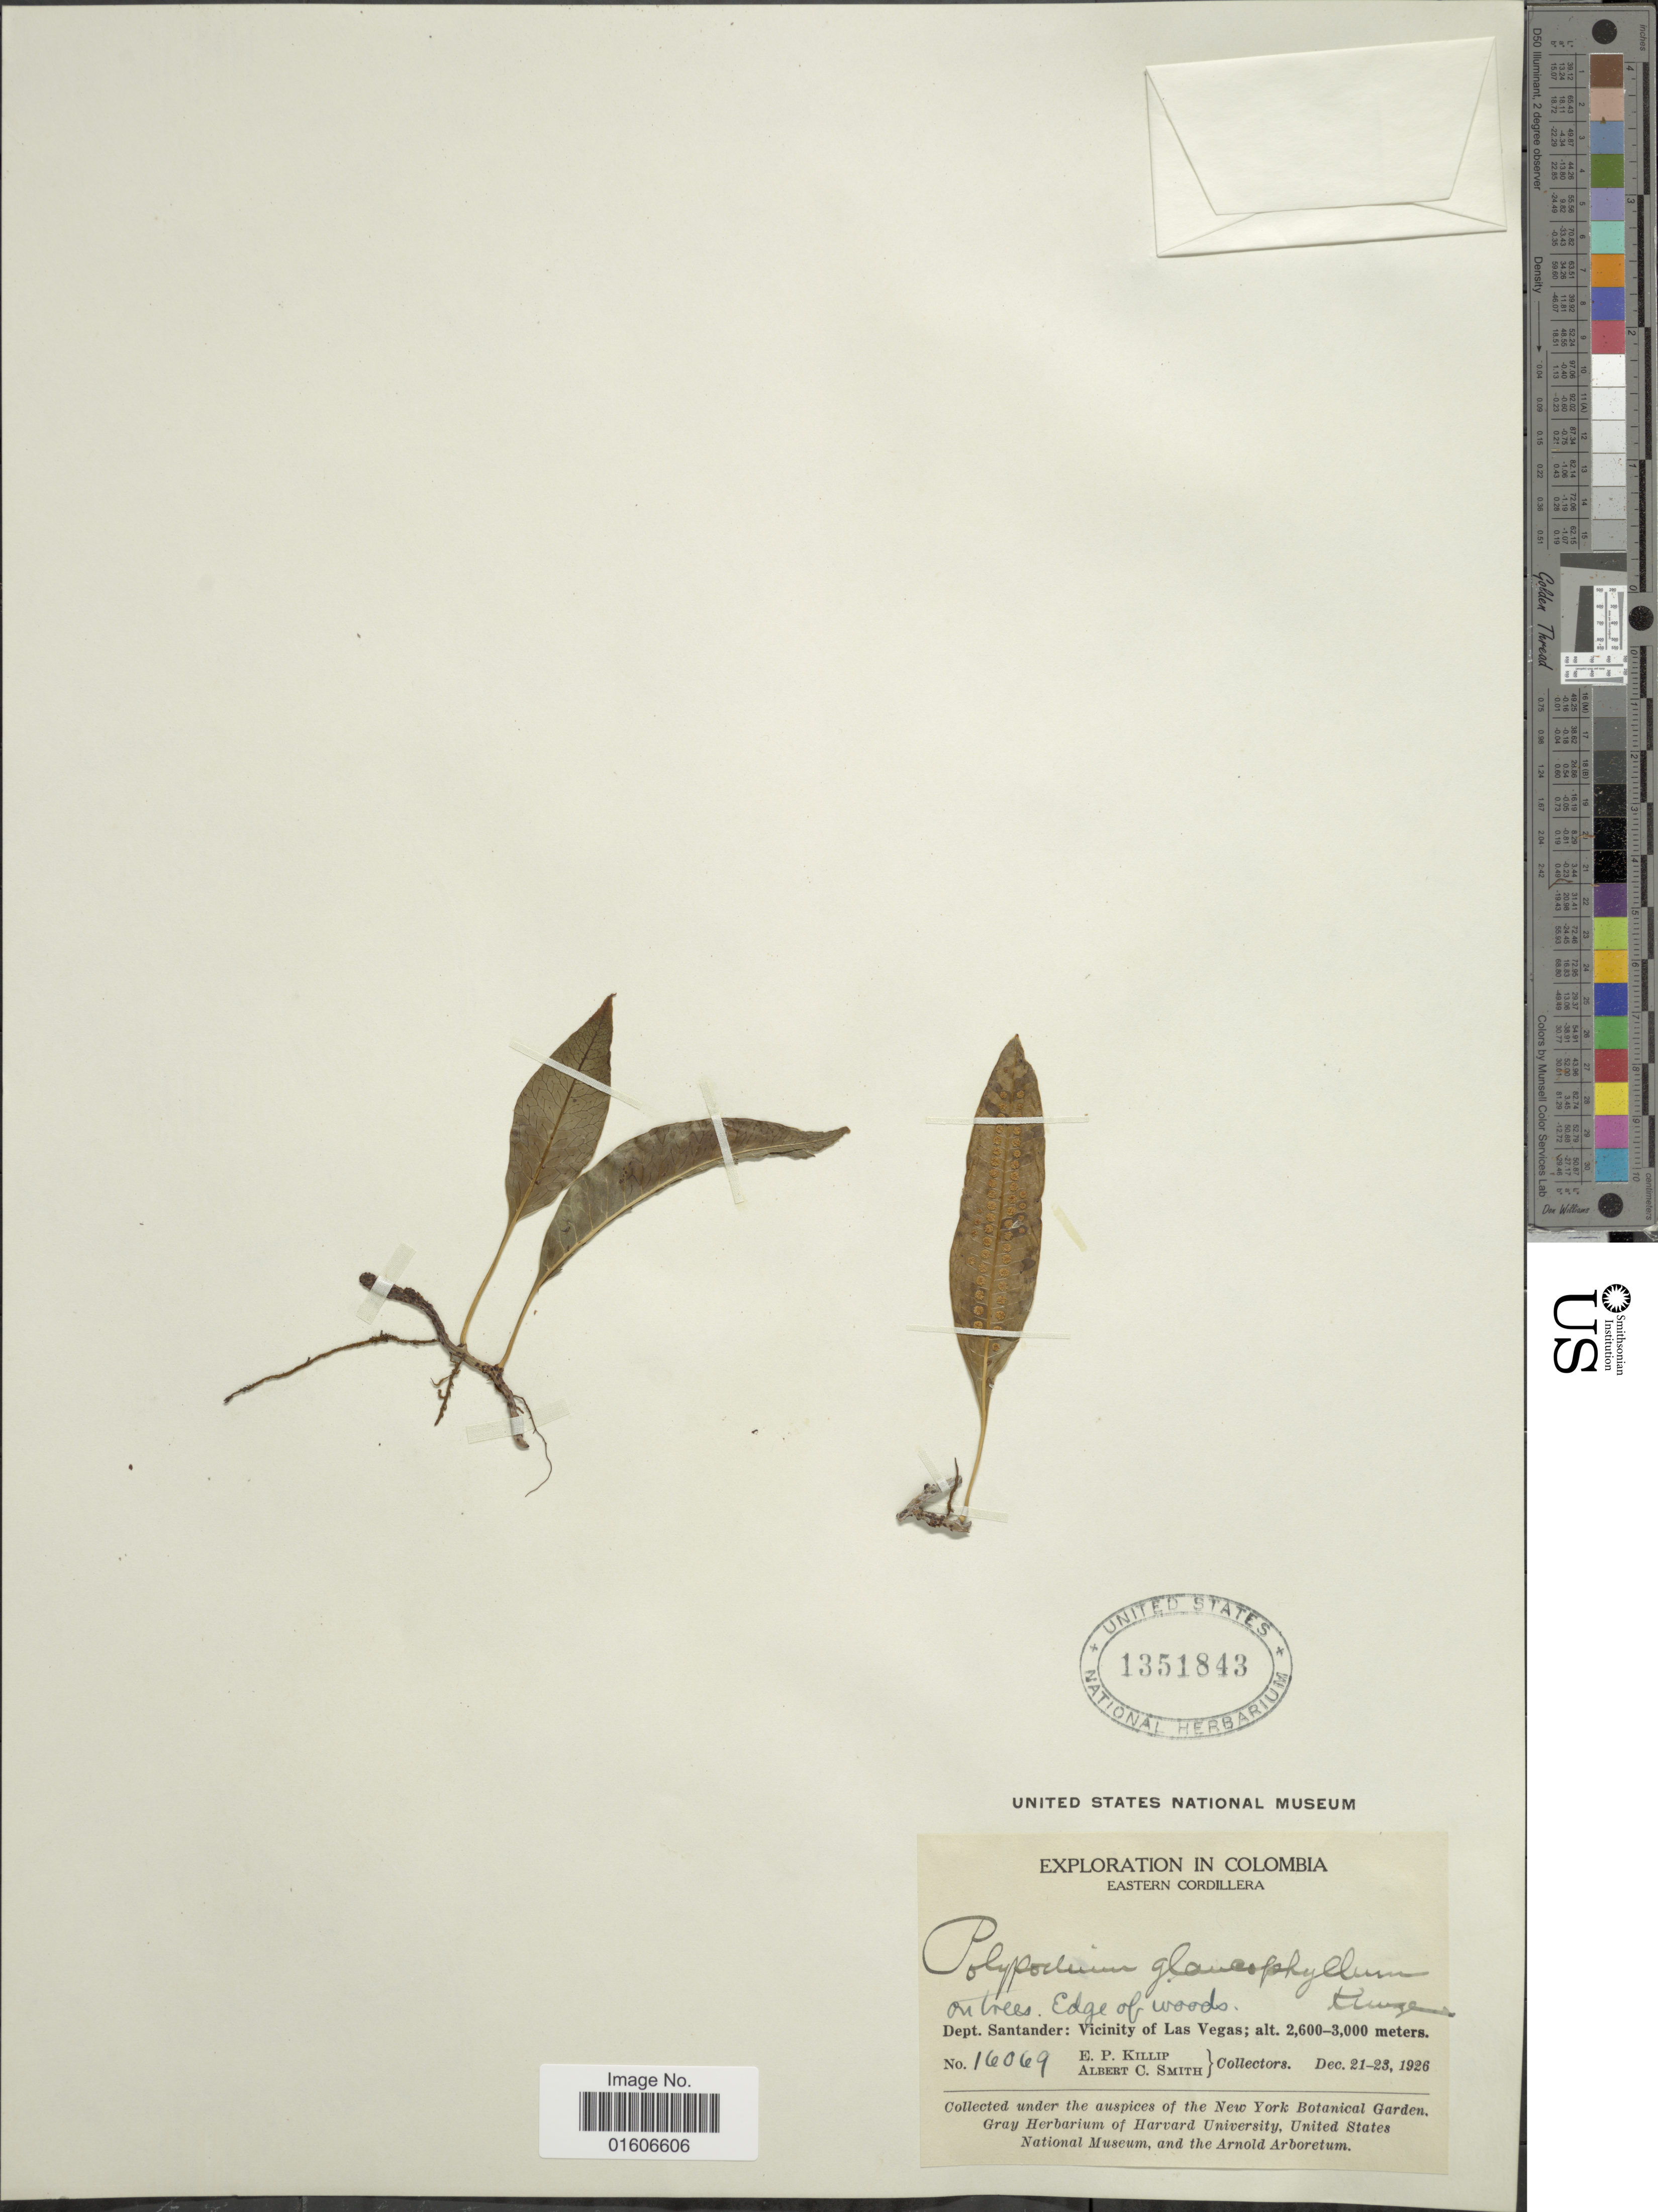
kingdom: Plantae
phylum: Tracheophyta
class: Polypodiopsida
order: Polypodiales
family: Polypodiaceae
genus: Serpocaulon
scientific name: Serpocaulon levigatum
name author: (Cav.) A.R. Sm.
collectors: E. P. Killip & A. C. Smith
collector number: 16069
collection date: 1926-12-21/1926-12-23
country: Colombia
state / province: Santander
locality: Eastern Cordillera. Dept. Santander: Vicinity of Las Vegas.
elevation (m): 2600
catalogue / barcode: US 1351843